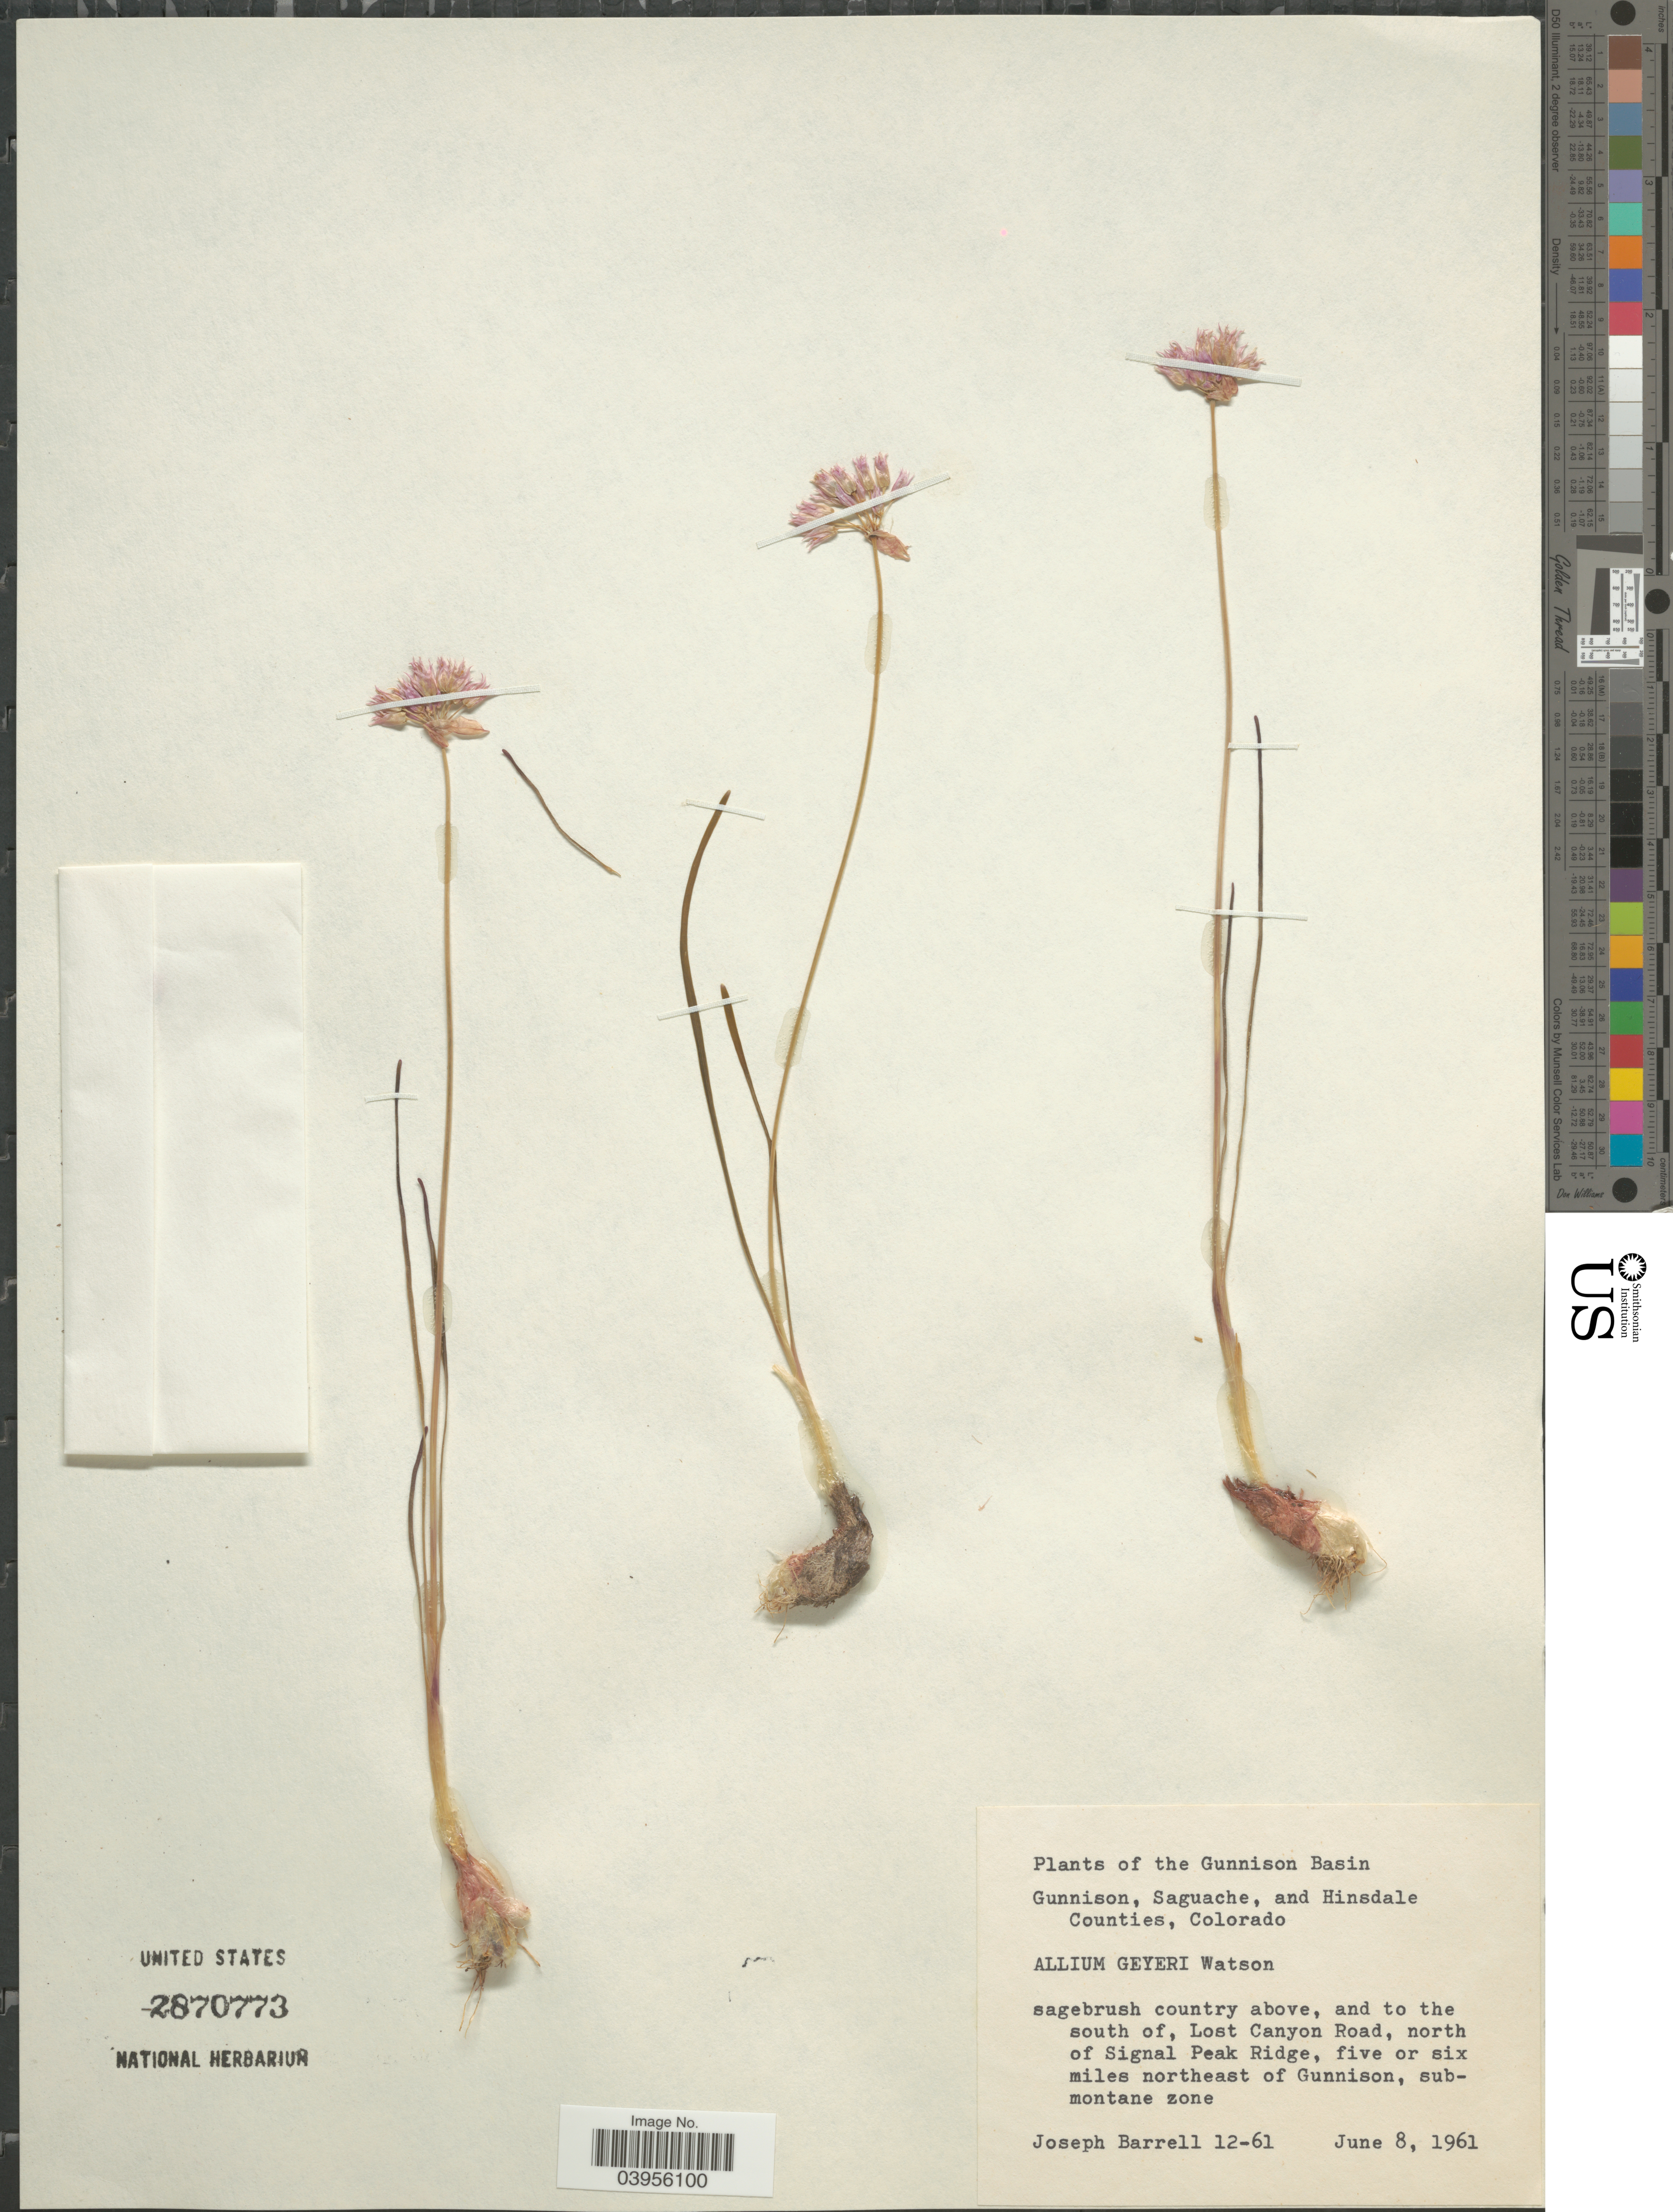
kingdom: Plantae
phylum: Tracheophyta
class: Liliopsida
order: Asparagales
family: Amaryllidaceae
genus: Allium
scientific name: Allium geyeri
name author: S. Watson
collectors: J. Barrell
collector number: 12-61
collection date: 1961-06-08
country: United States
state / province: Colorado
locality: The Gunnison Basin. Sagebrush country above, and to the south of, Lost Canyon Road, north of Signal Peak Ridge, five or six miles northeast of Gunnison, submontane zone.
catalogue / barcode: US 2870773